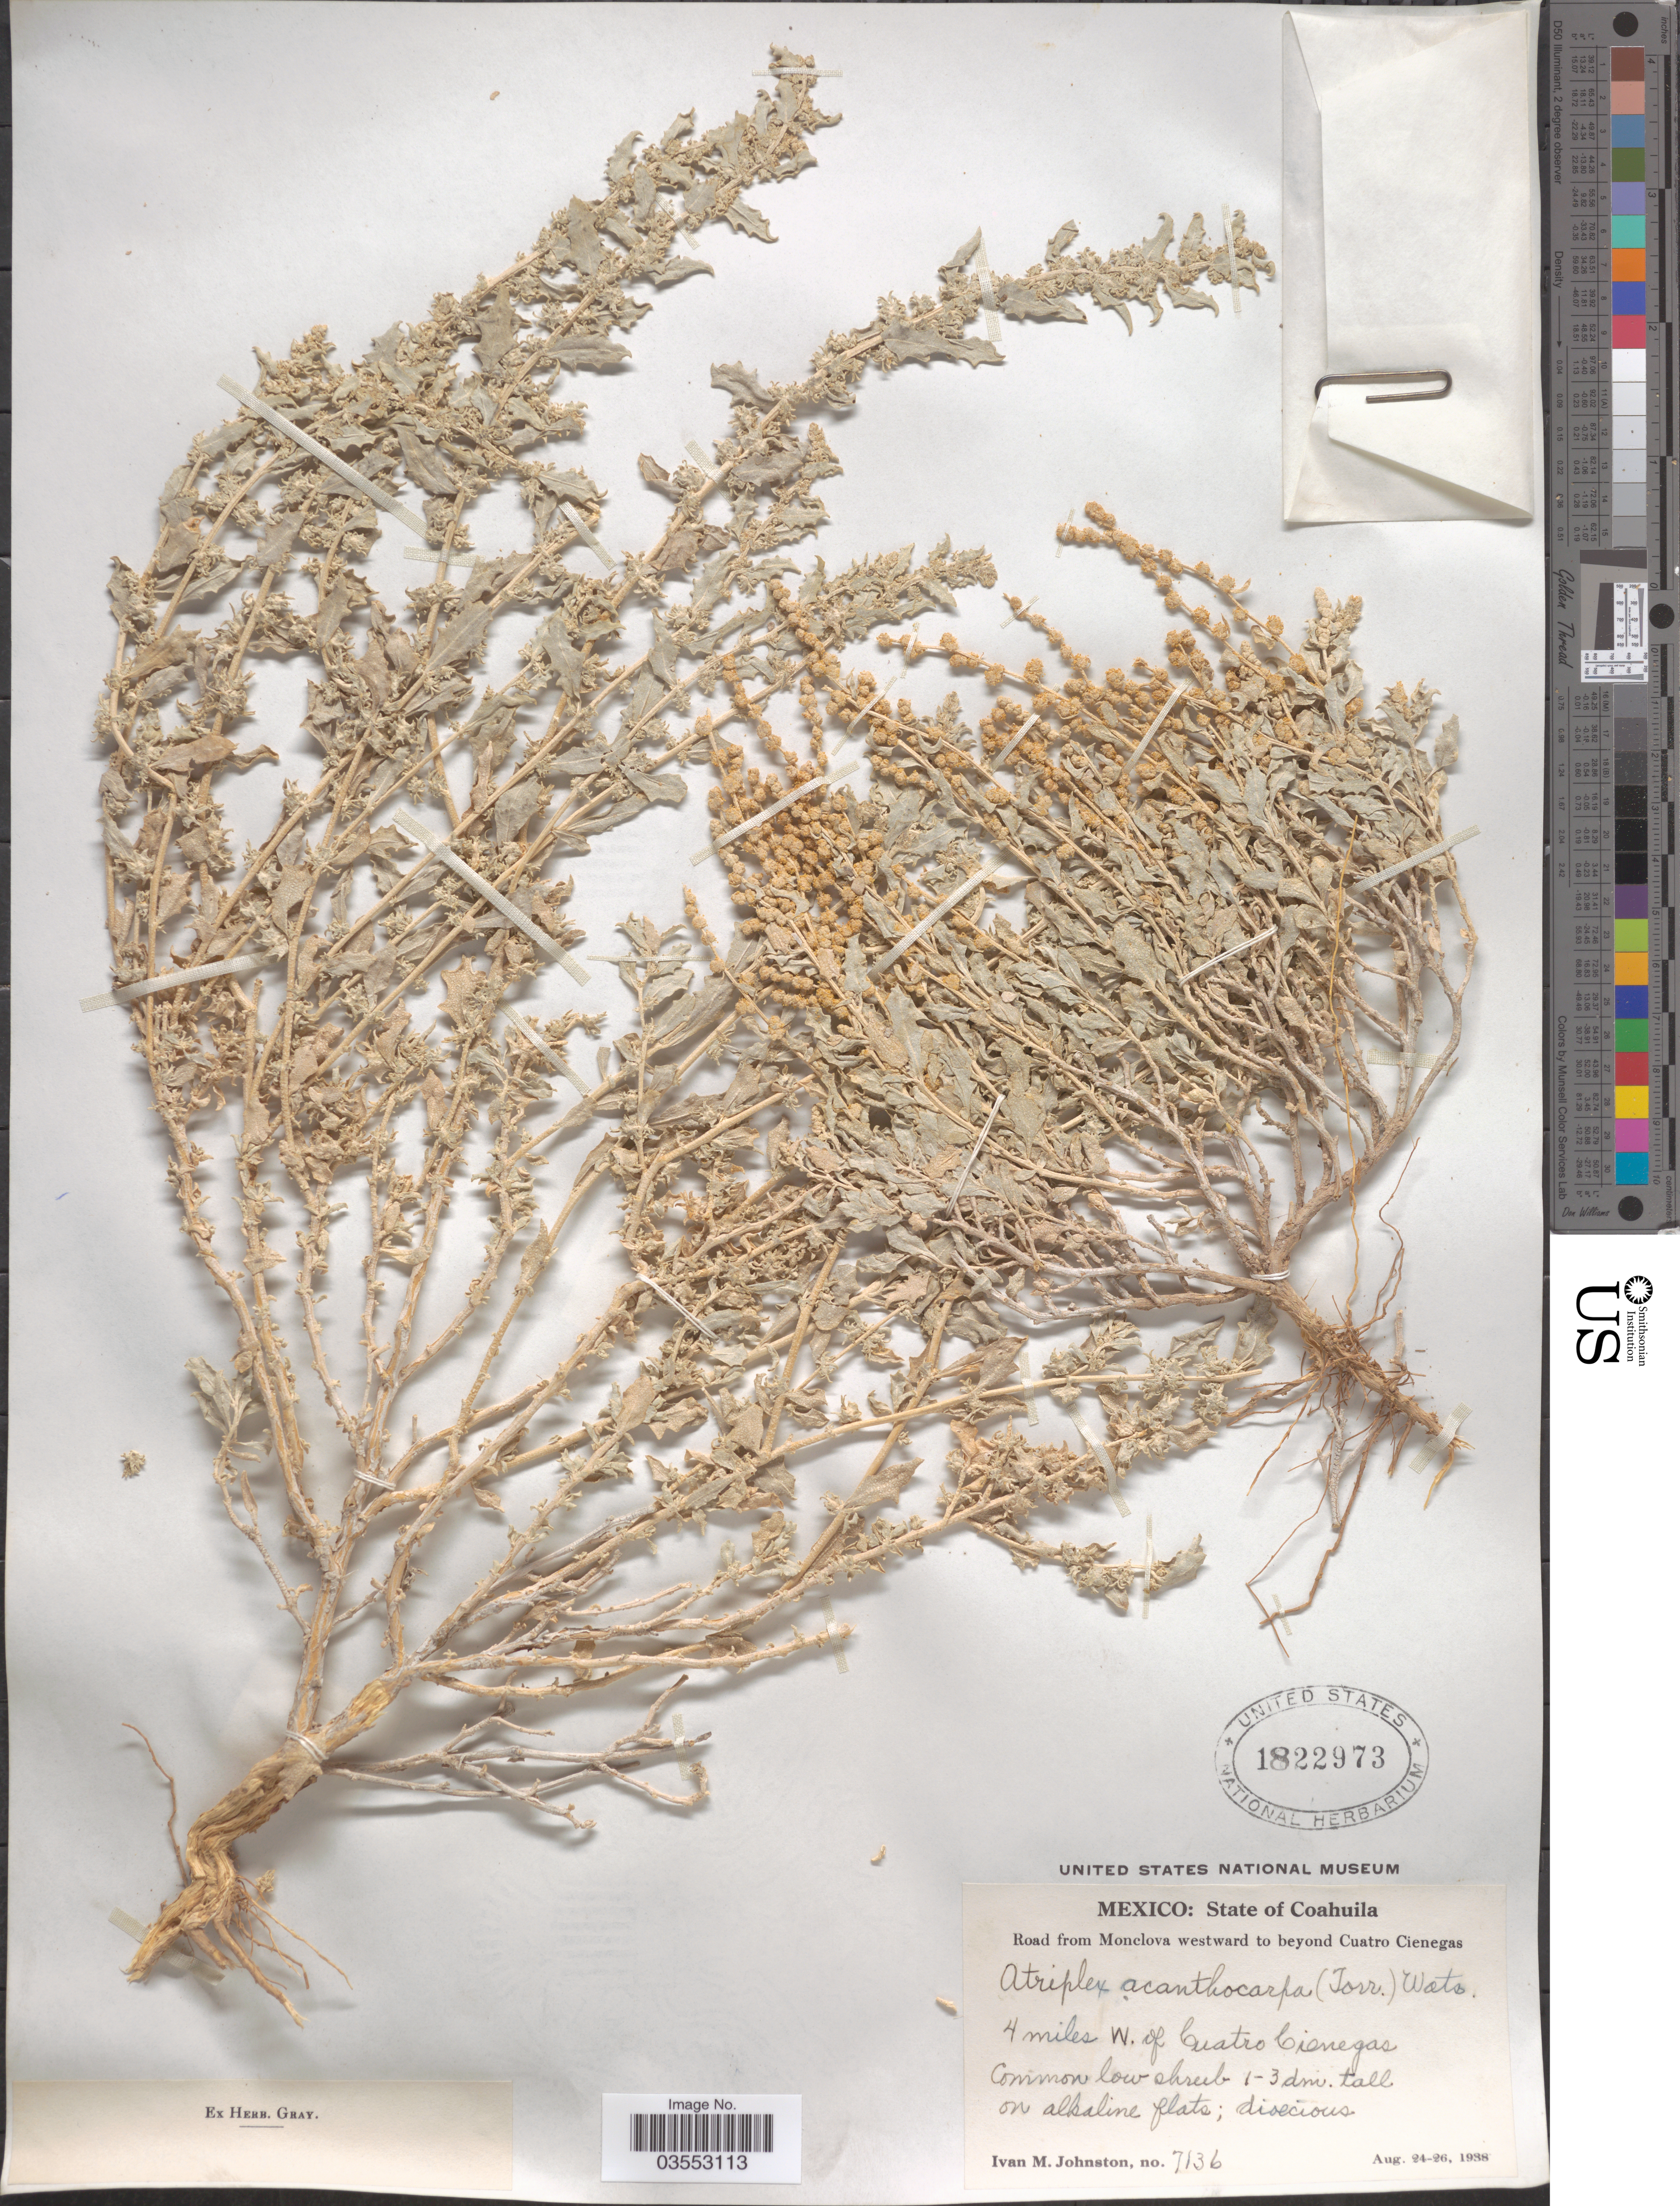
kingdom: Plantae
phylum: Tracheophyta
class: Magnoliopsida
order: Caryophyllales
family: Amaranthaceae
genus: Atriplex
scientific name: Atriplex acanthocarpa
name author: (Torr.) S. Watson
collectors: I.M. Johnston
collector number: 7136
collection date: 1938-08-24/1938-08-26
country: Mexico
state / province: Coahuila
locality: Road from Monclova westward to beyond Cuatro Cienegas. 4 miles W. of Cuatro Cienegas.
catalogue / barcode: US 1822973